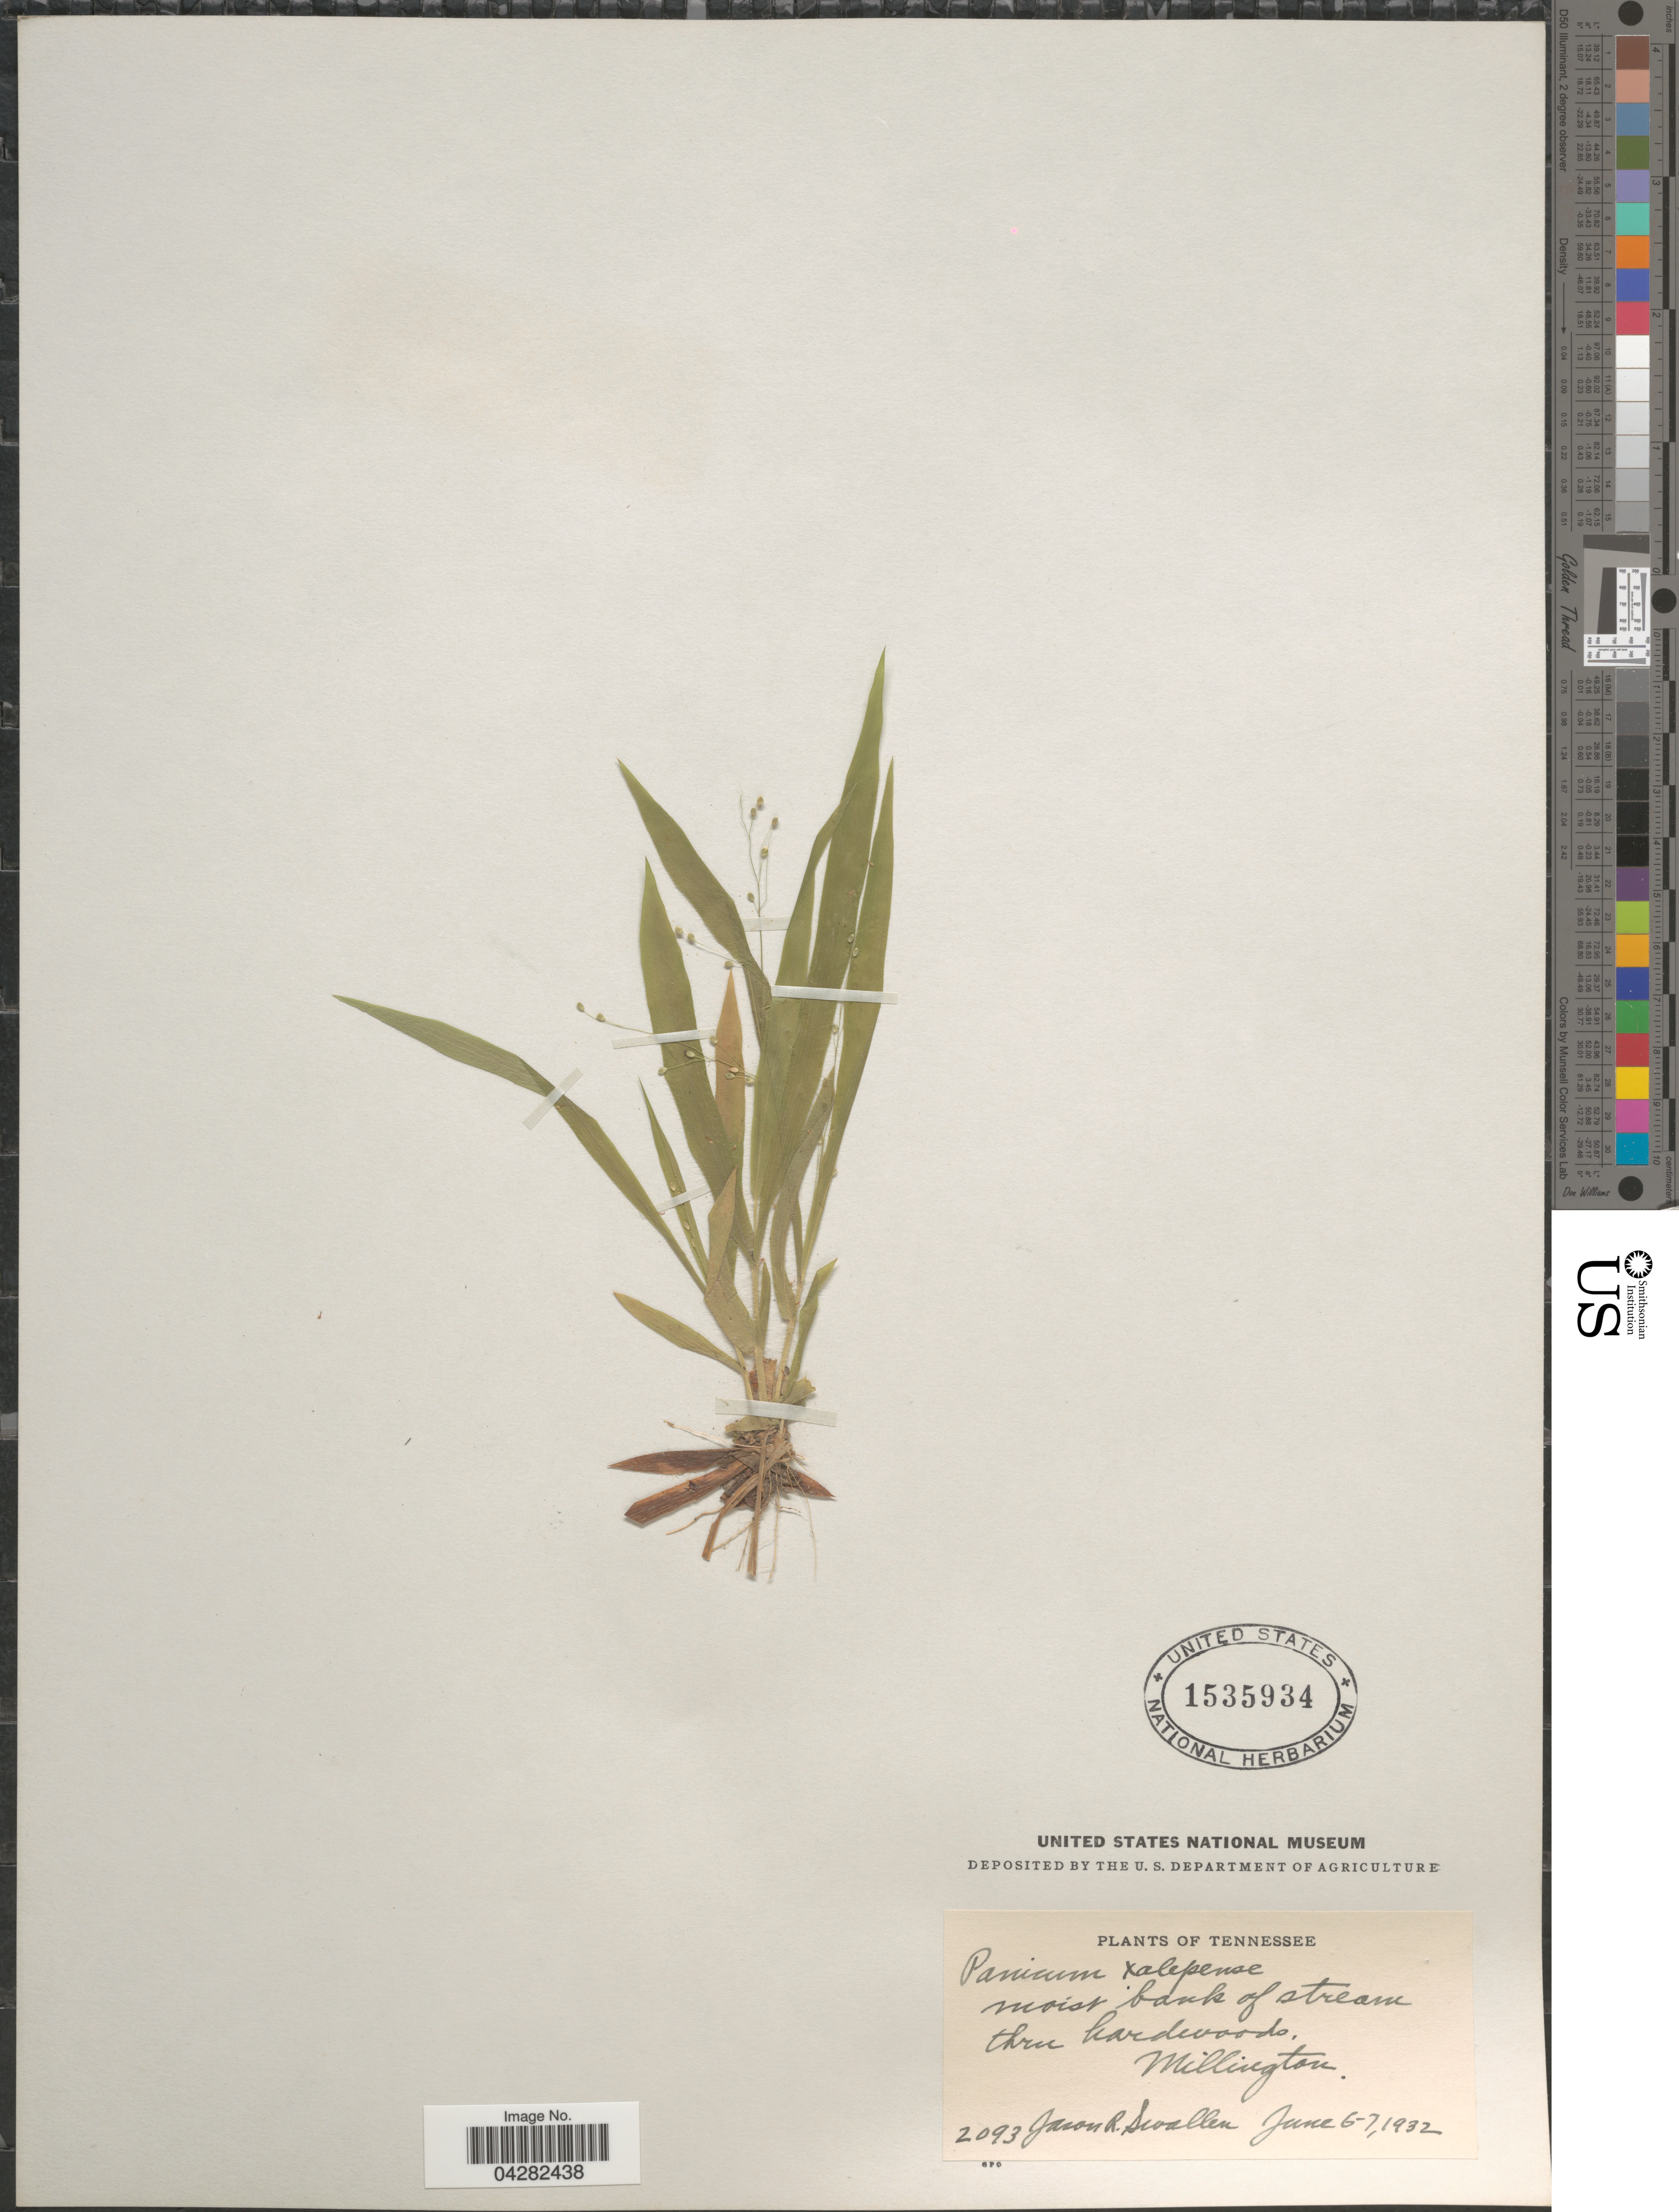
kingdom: Plantae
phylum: Tracheophyta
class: Liliopsida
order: Poales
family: Poaceae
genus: Dichanthelium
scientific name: Dichanthelium laxiflorum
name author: (Lam.) Gould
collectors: J. R. Swallen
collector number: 2093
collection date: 1932-06-06/1932-06-07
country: United States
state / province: Tennessee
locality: Millington.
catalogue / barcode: US 1535934